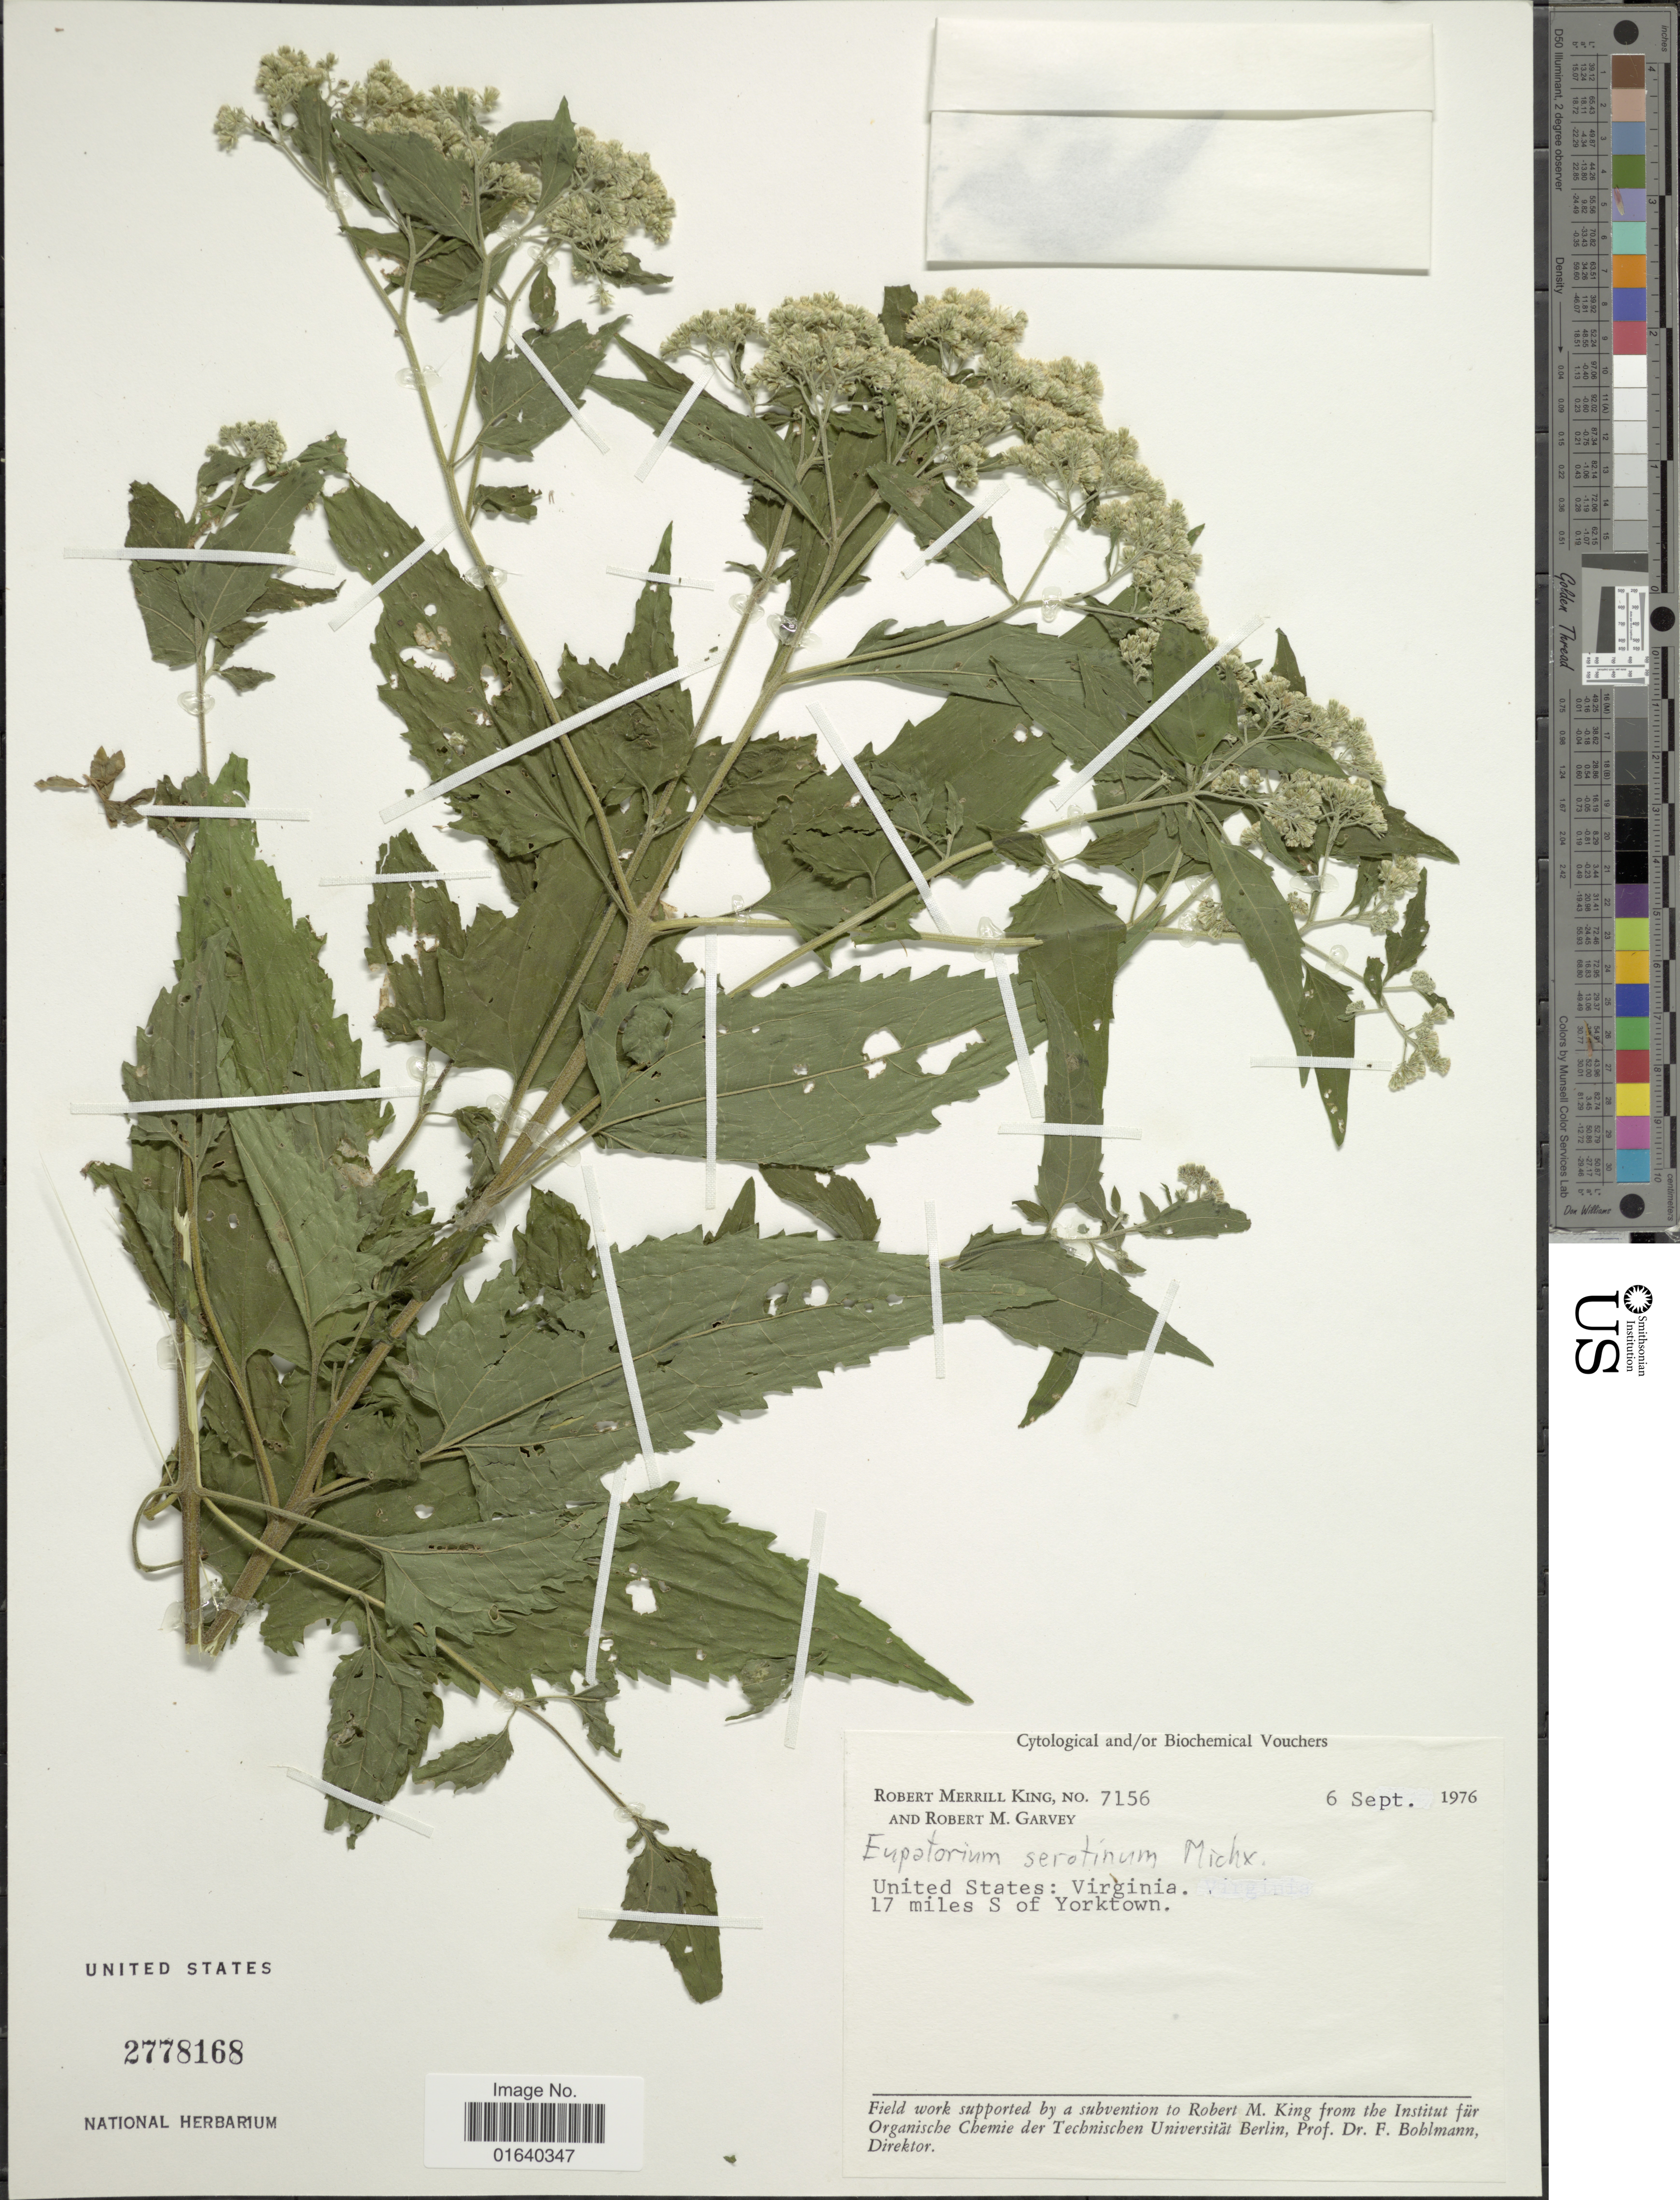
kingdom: Plantae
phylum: Tracheophyta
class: Magnoliopsida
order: Asterales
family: Asteraceae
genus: Eupatorium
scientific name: Eupatorium serotinum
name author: Michx.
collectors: R. M. King & R. Garvey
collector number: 7156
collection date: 1976-09-06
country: United States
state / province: Virginia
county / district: York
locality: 17 miles S of Yorktown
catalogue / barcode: US 2778168